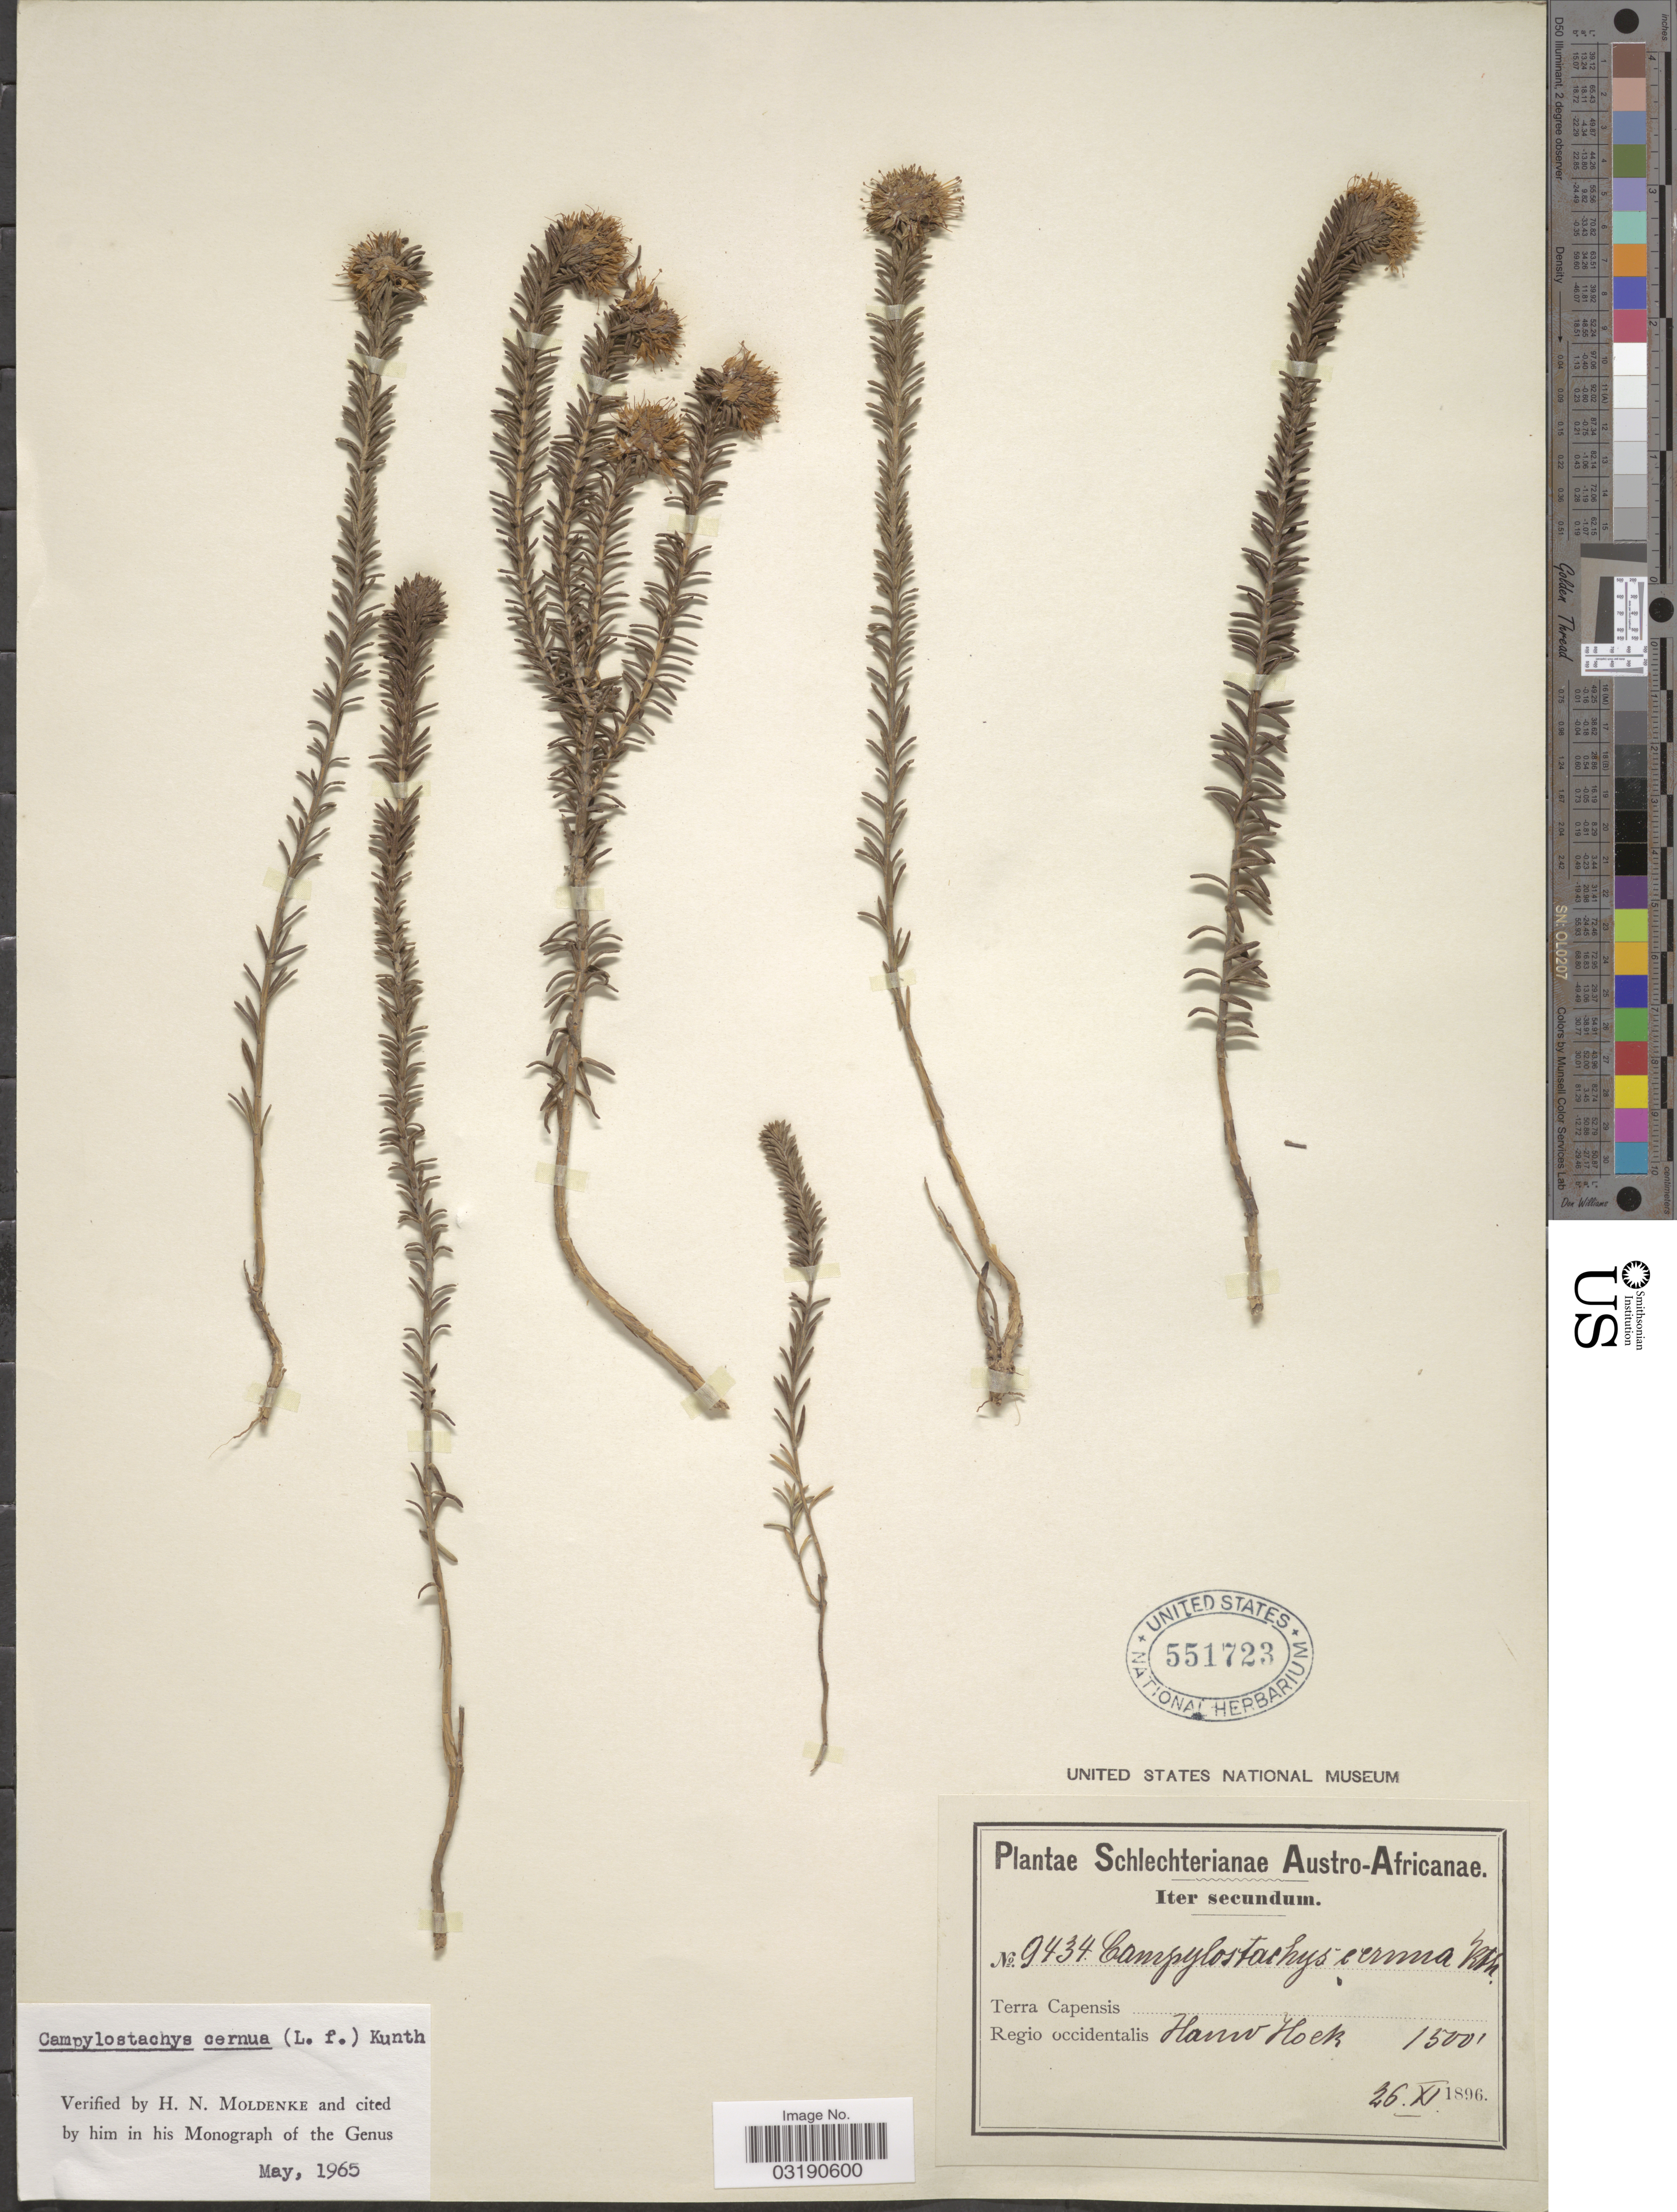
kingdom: Plantae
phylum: Tracheophyta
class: Magnoliopsida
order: Lamiales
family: Stilbaceae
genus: Campylostachys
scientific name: Campylostachys cernua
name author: (L. f.) Kunth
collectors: Schlechter, --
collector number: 9434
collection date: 1896-11-26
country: South Africa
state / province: Western Cape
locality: Austro-Africanae, Terra Capensis, Regio occidentalis, Hauw Hoek.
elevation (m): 457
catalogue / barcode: US 551723